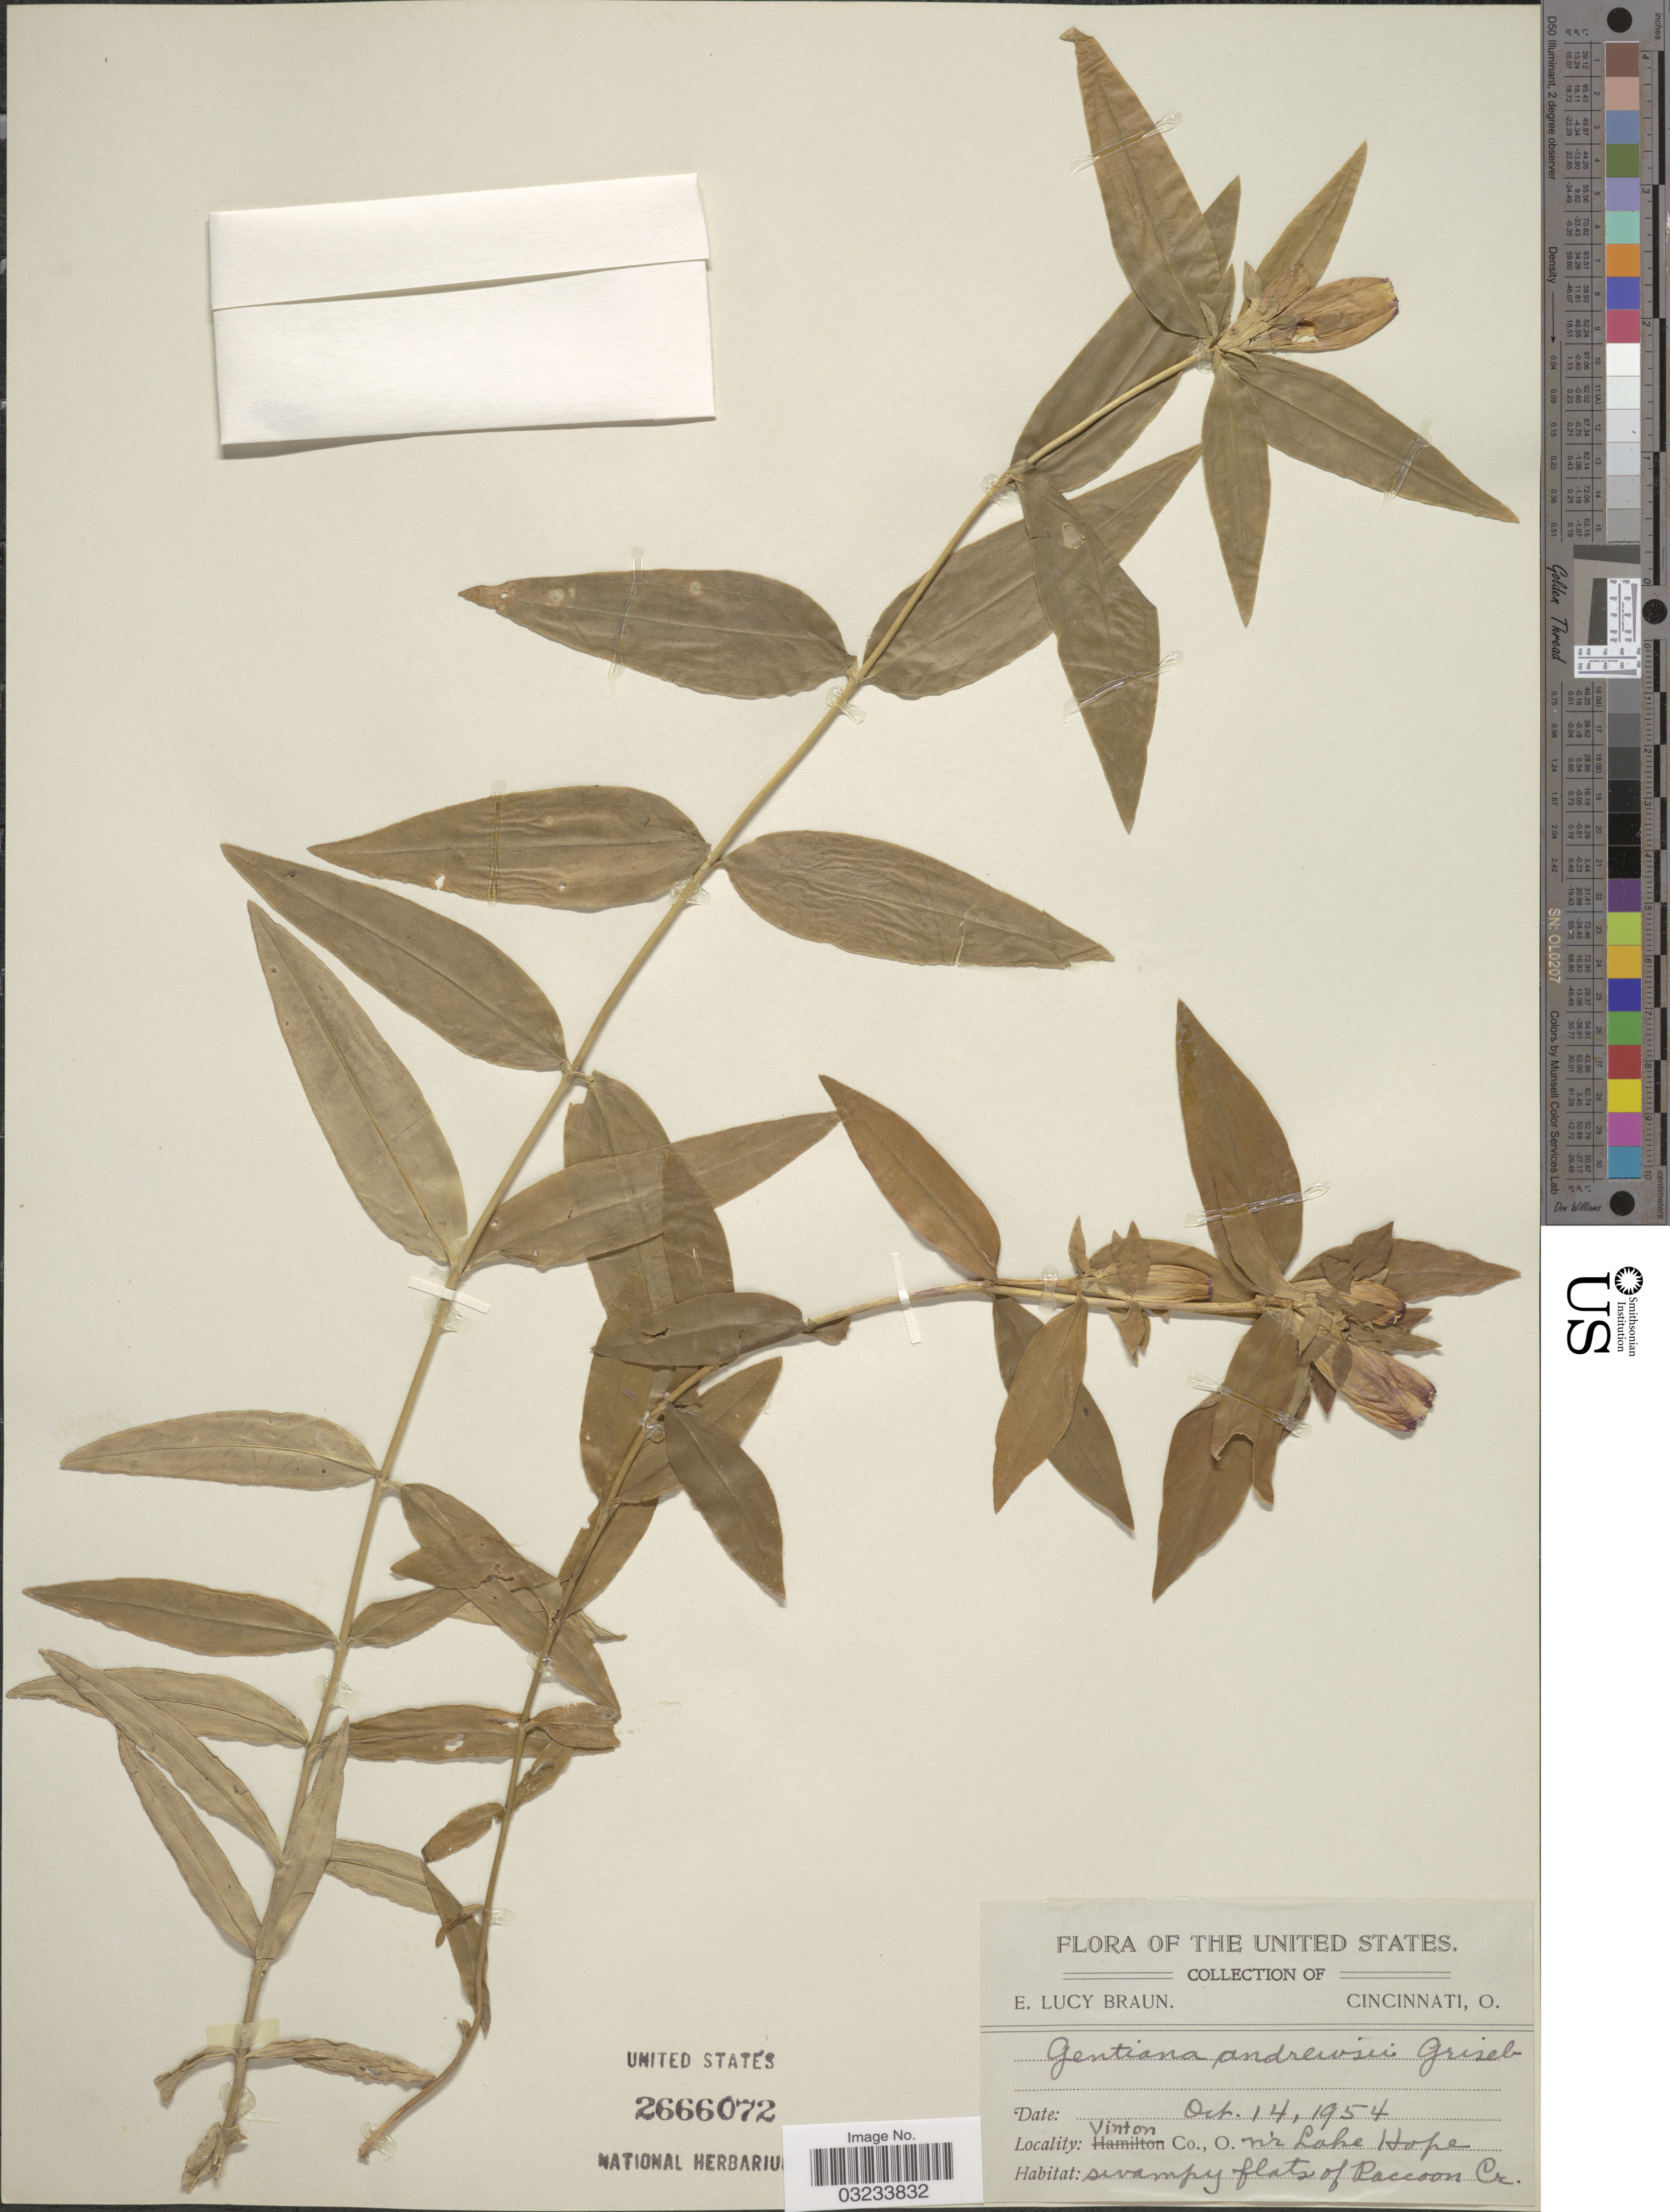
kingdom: Plantae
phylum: Tracheophyta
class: Magnoliopsida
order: Gentianales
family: Gentianaceae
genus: Gentiana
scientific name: Gentiana andrewsii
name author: Griseb.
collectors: E. Braun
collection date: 1954-10-14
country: United States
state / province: Ohio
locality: Vinton Co. N'r Lake Hope. Swampy flats of Paccoon Cr.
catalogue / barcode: US 2666072